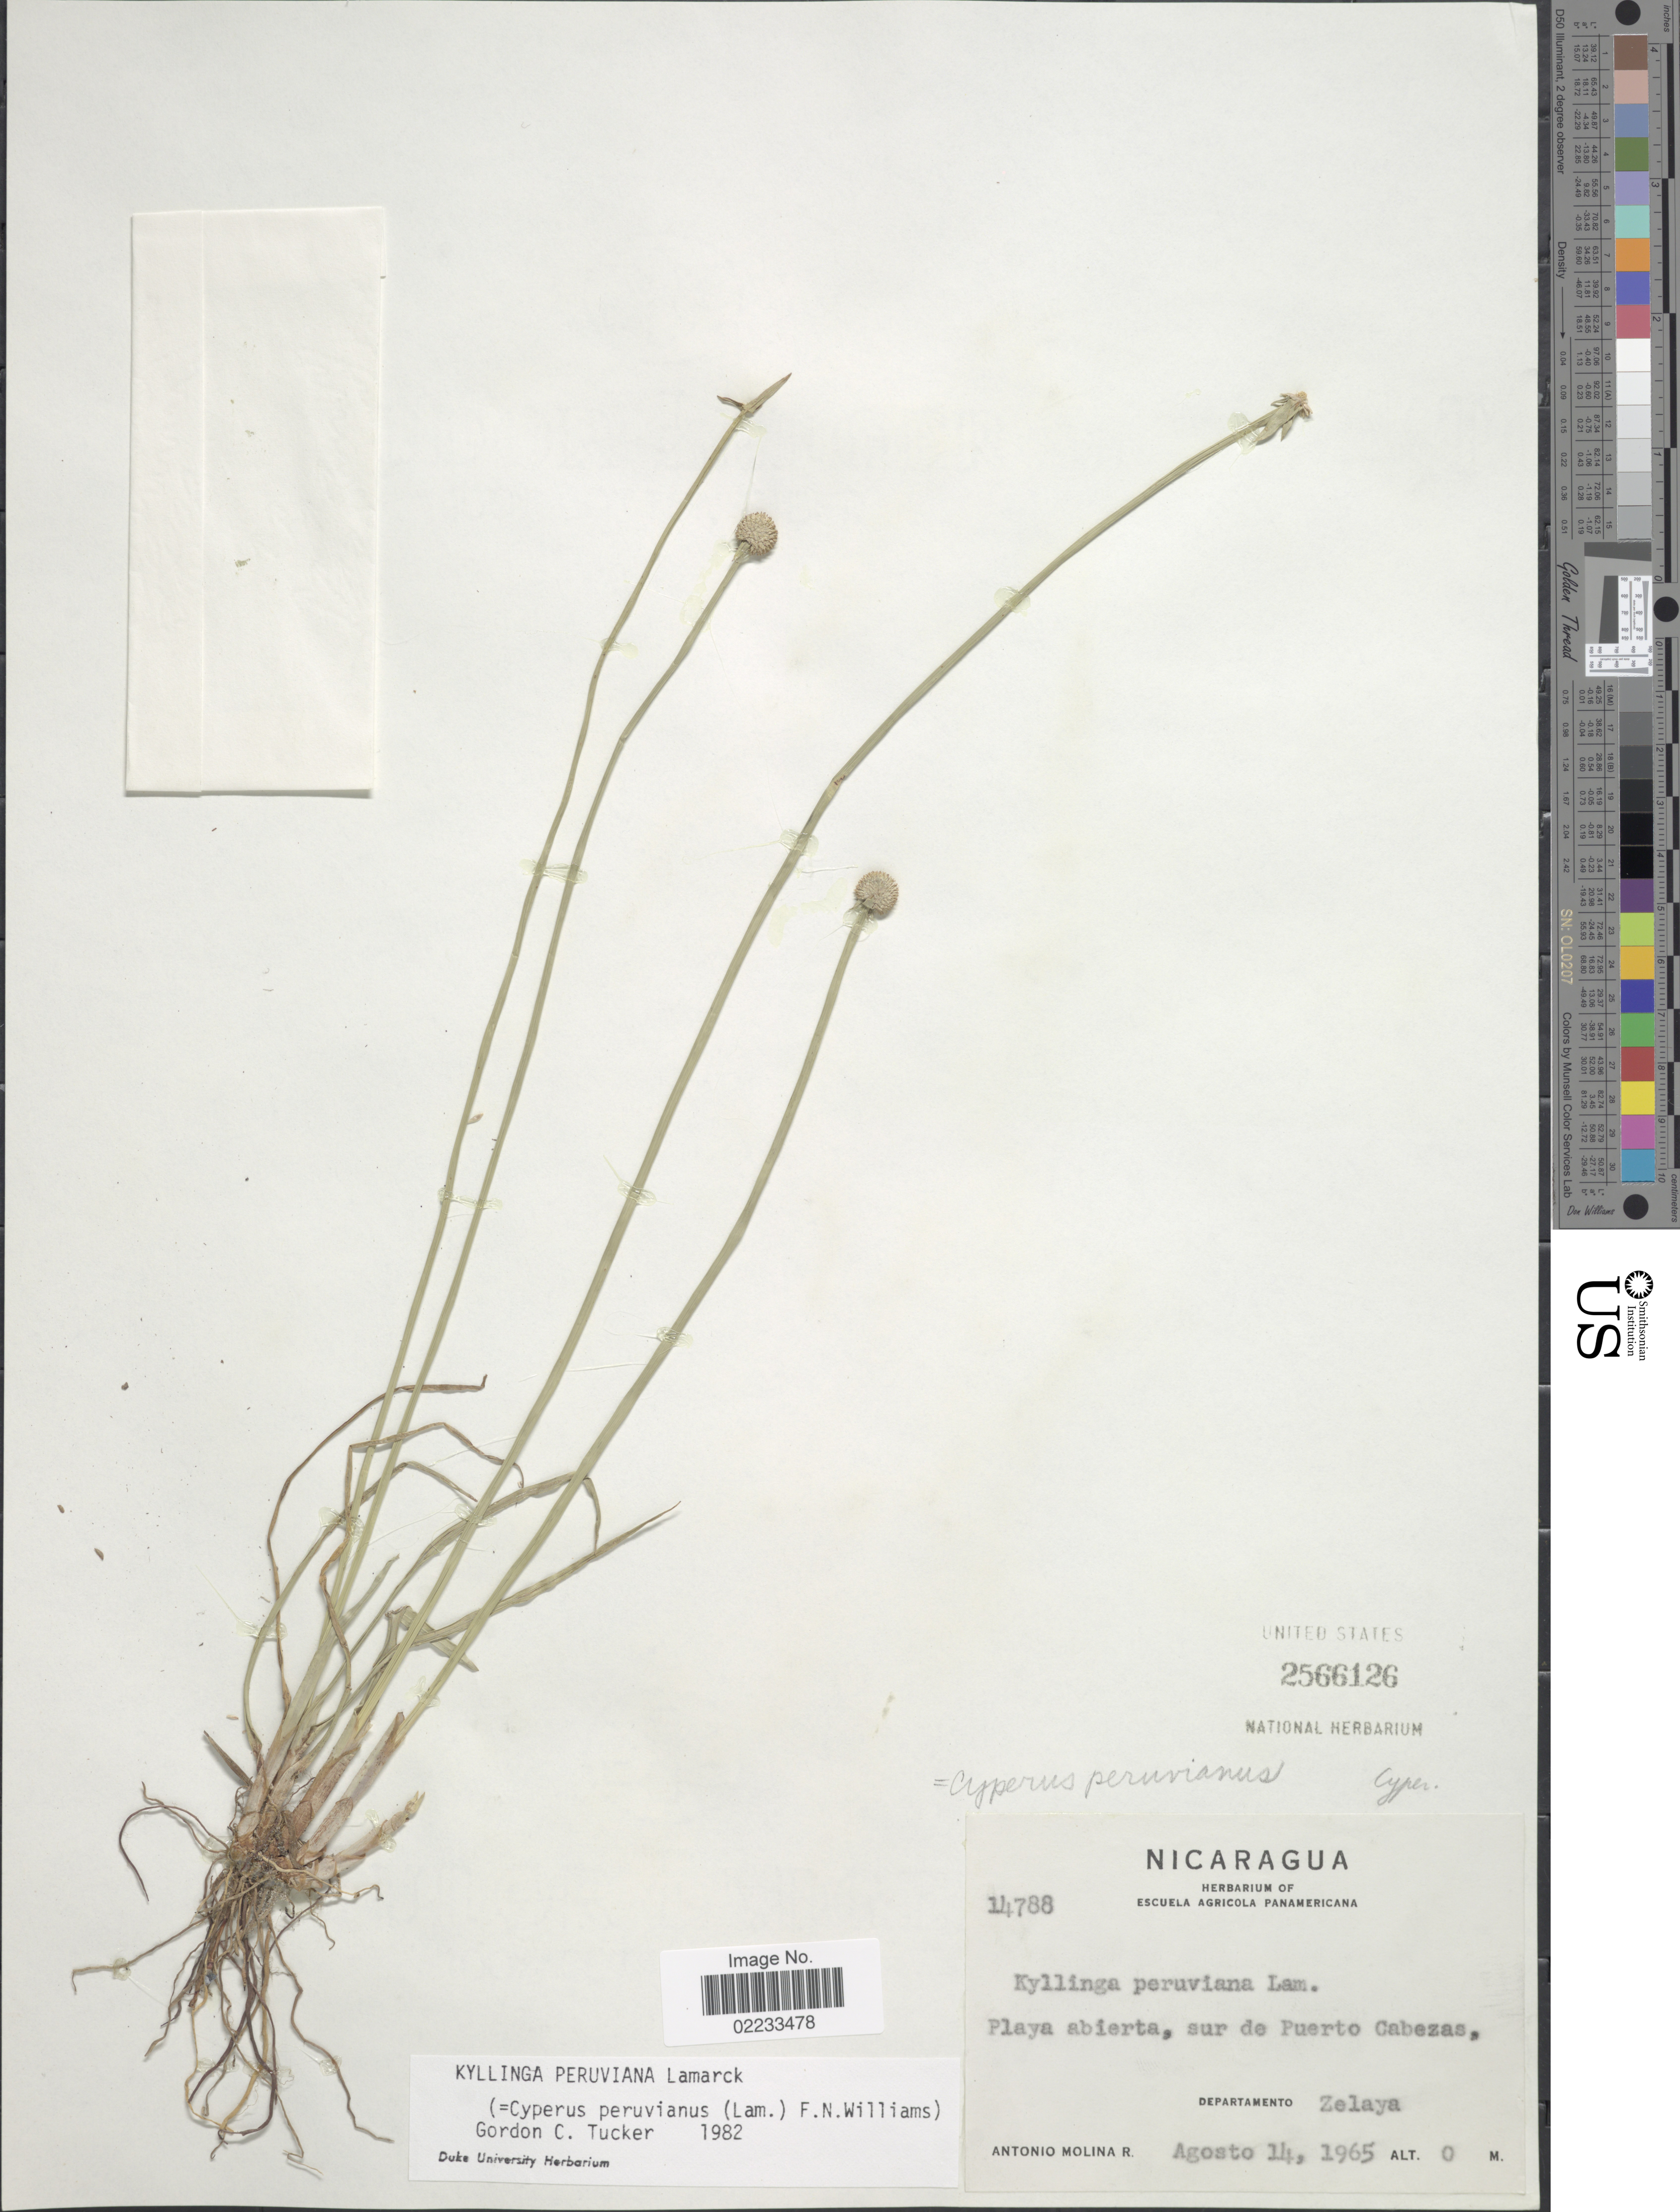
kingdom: Plantae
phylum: Tracheophyta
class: Liliopsida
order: Poales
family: Cyperaceae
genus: Cyperus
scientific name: Cyperus tibialis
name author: (Poit. ex Ledeb.) Govaerts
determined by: Strong, Mark T., (BOT), Smithsonian Institution - National Museum of Natural History (UNITED STATES)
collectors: A. Molina R.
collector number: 14788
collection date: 1965-08-14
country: Nicaragua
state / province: Atlantico Norte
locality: Playa abierta, sur de Puerto Cabezas, Departamento Zelaya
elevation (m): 0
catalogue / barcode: US 2566126